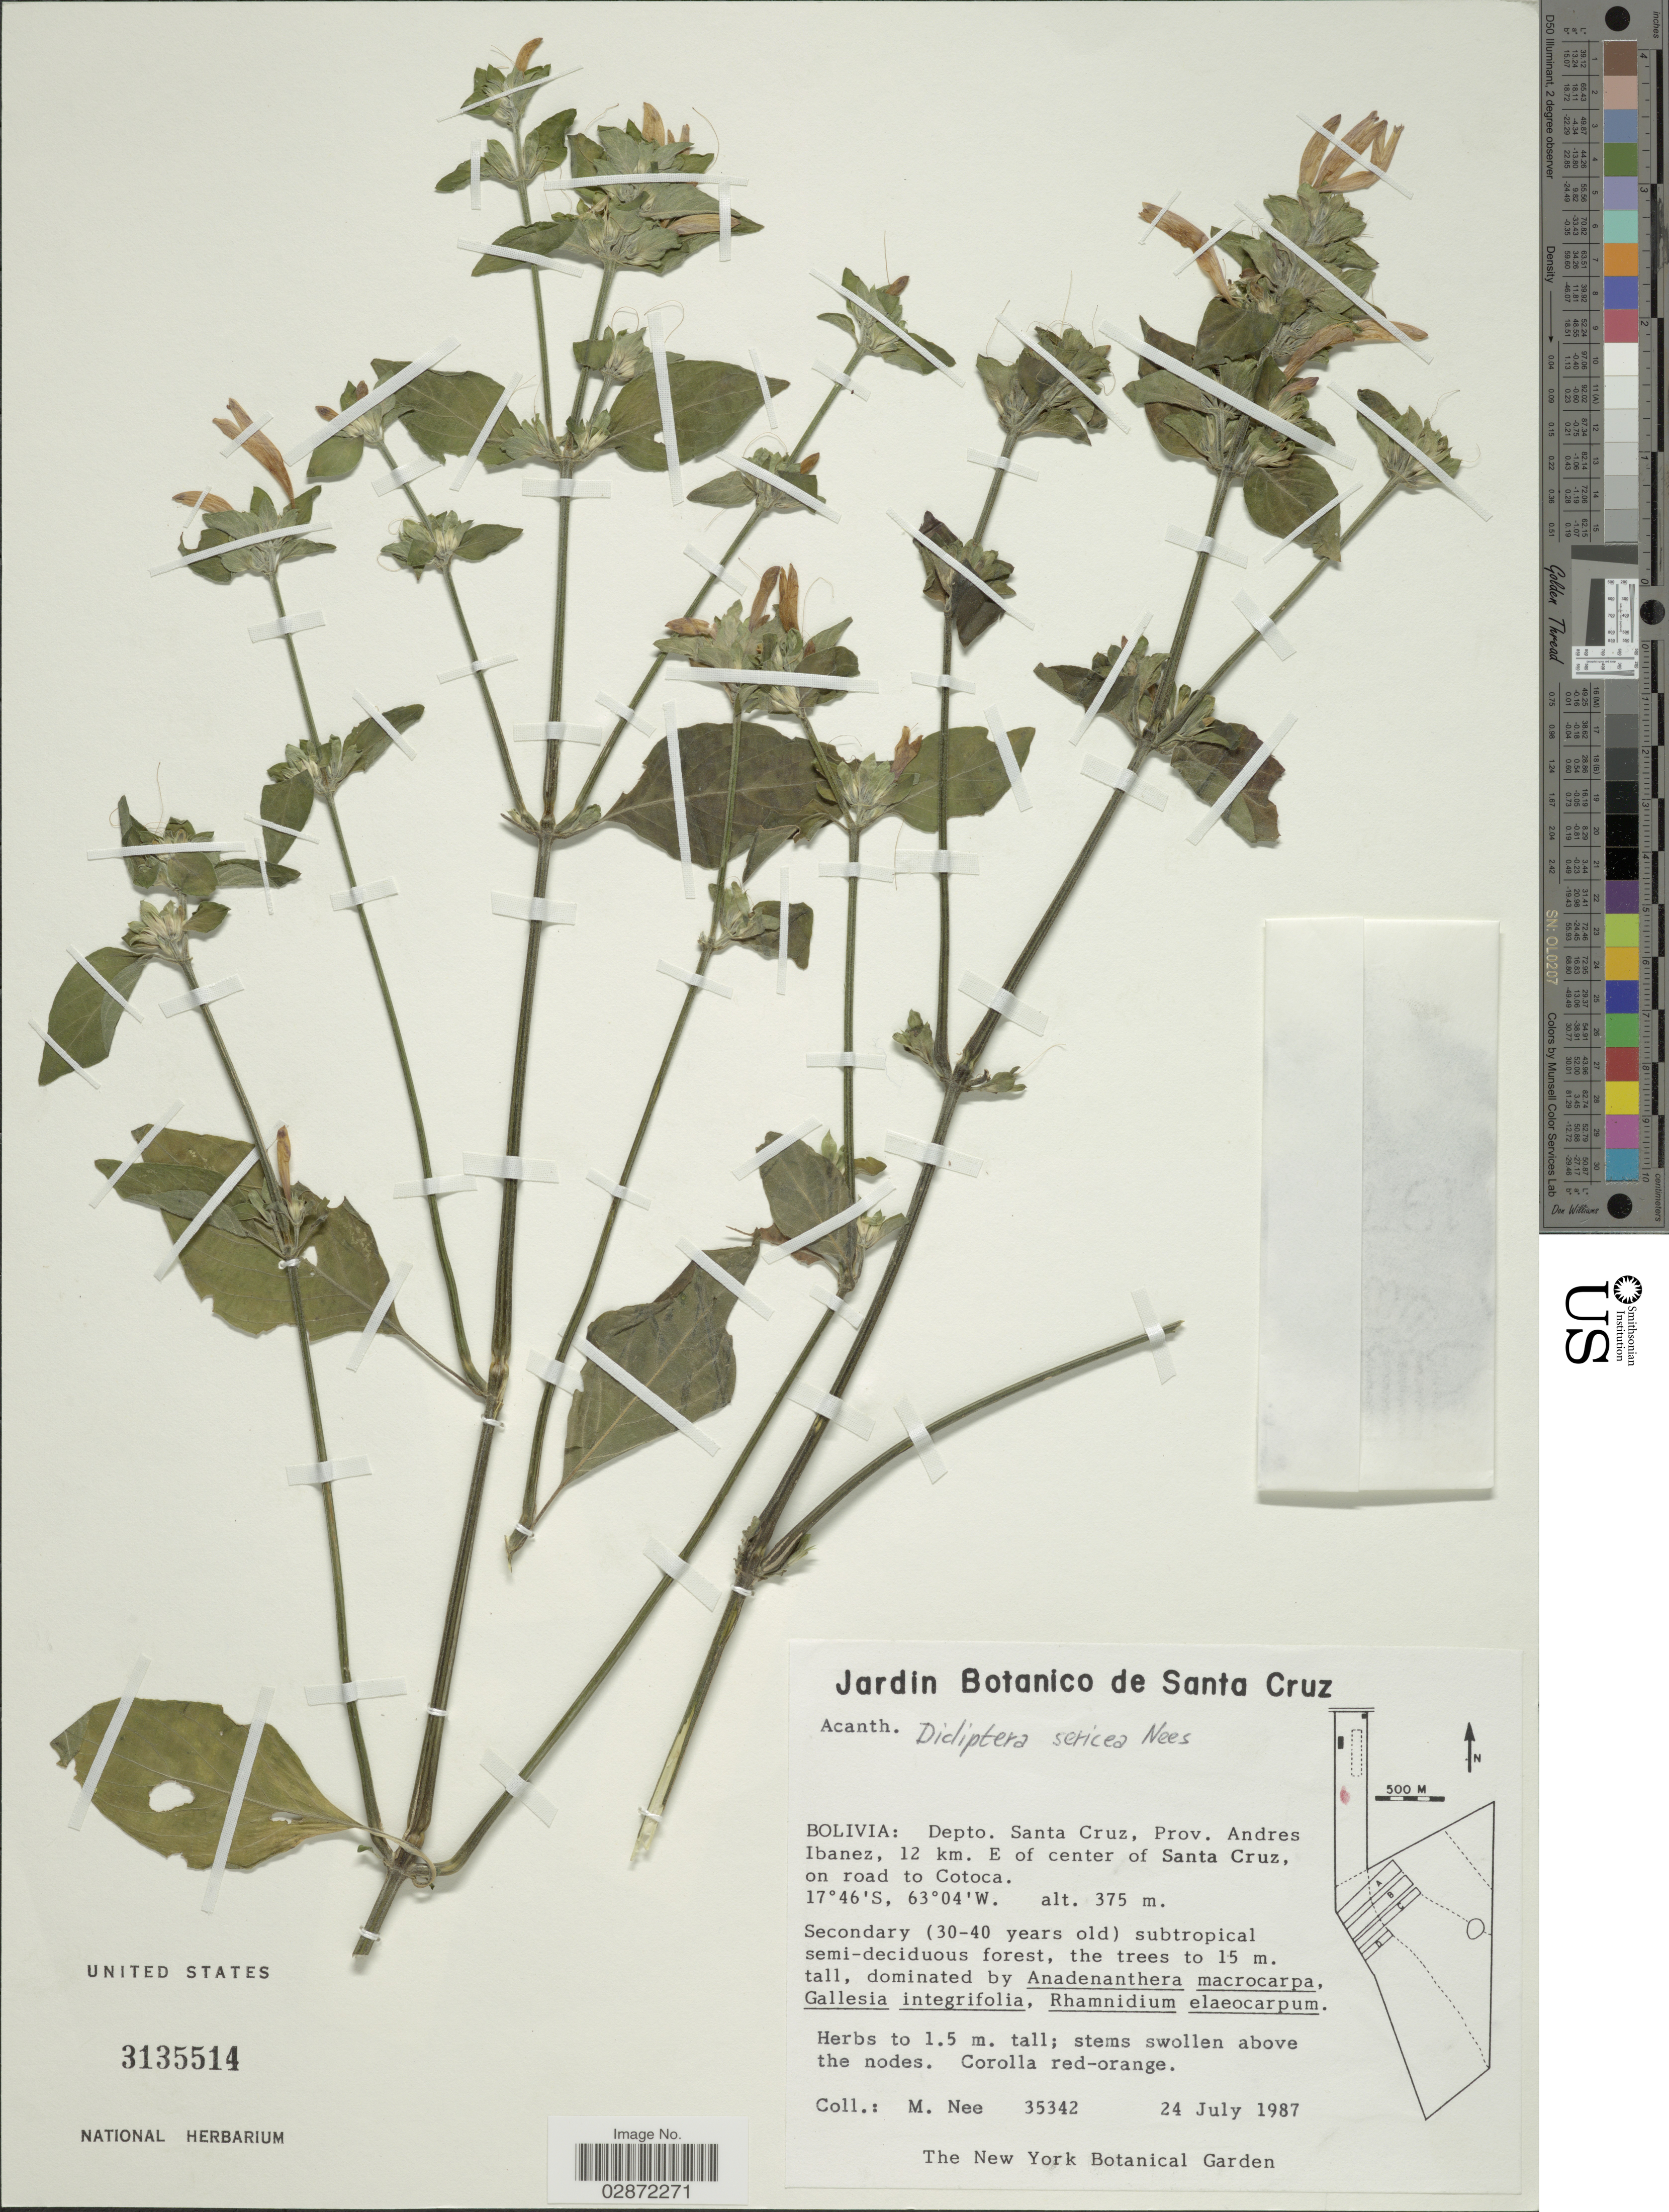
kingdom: Plantae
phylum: Tracheophyta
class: Magnoliopsida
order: Lamiales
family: Acanthaceae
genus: Dicliptera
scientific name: Dicliptera squarrosa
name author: Nees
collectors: M. Nee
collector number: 35342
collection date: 1987-07-24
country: Bolivia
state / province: Santa Cruz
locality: Depto. Santa Cruz, Prov. Andres Ibanez, 12 km. E of center of Santa Cruz, on road to Cotoca.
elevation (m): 375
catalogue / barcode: US 3135514